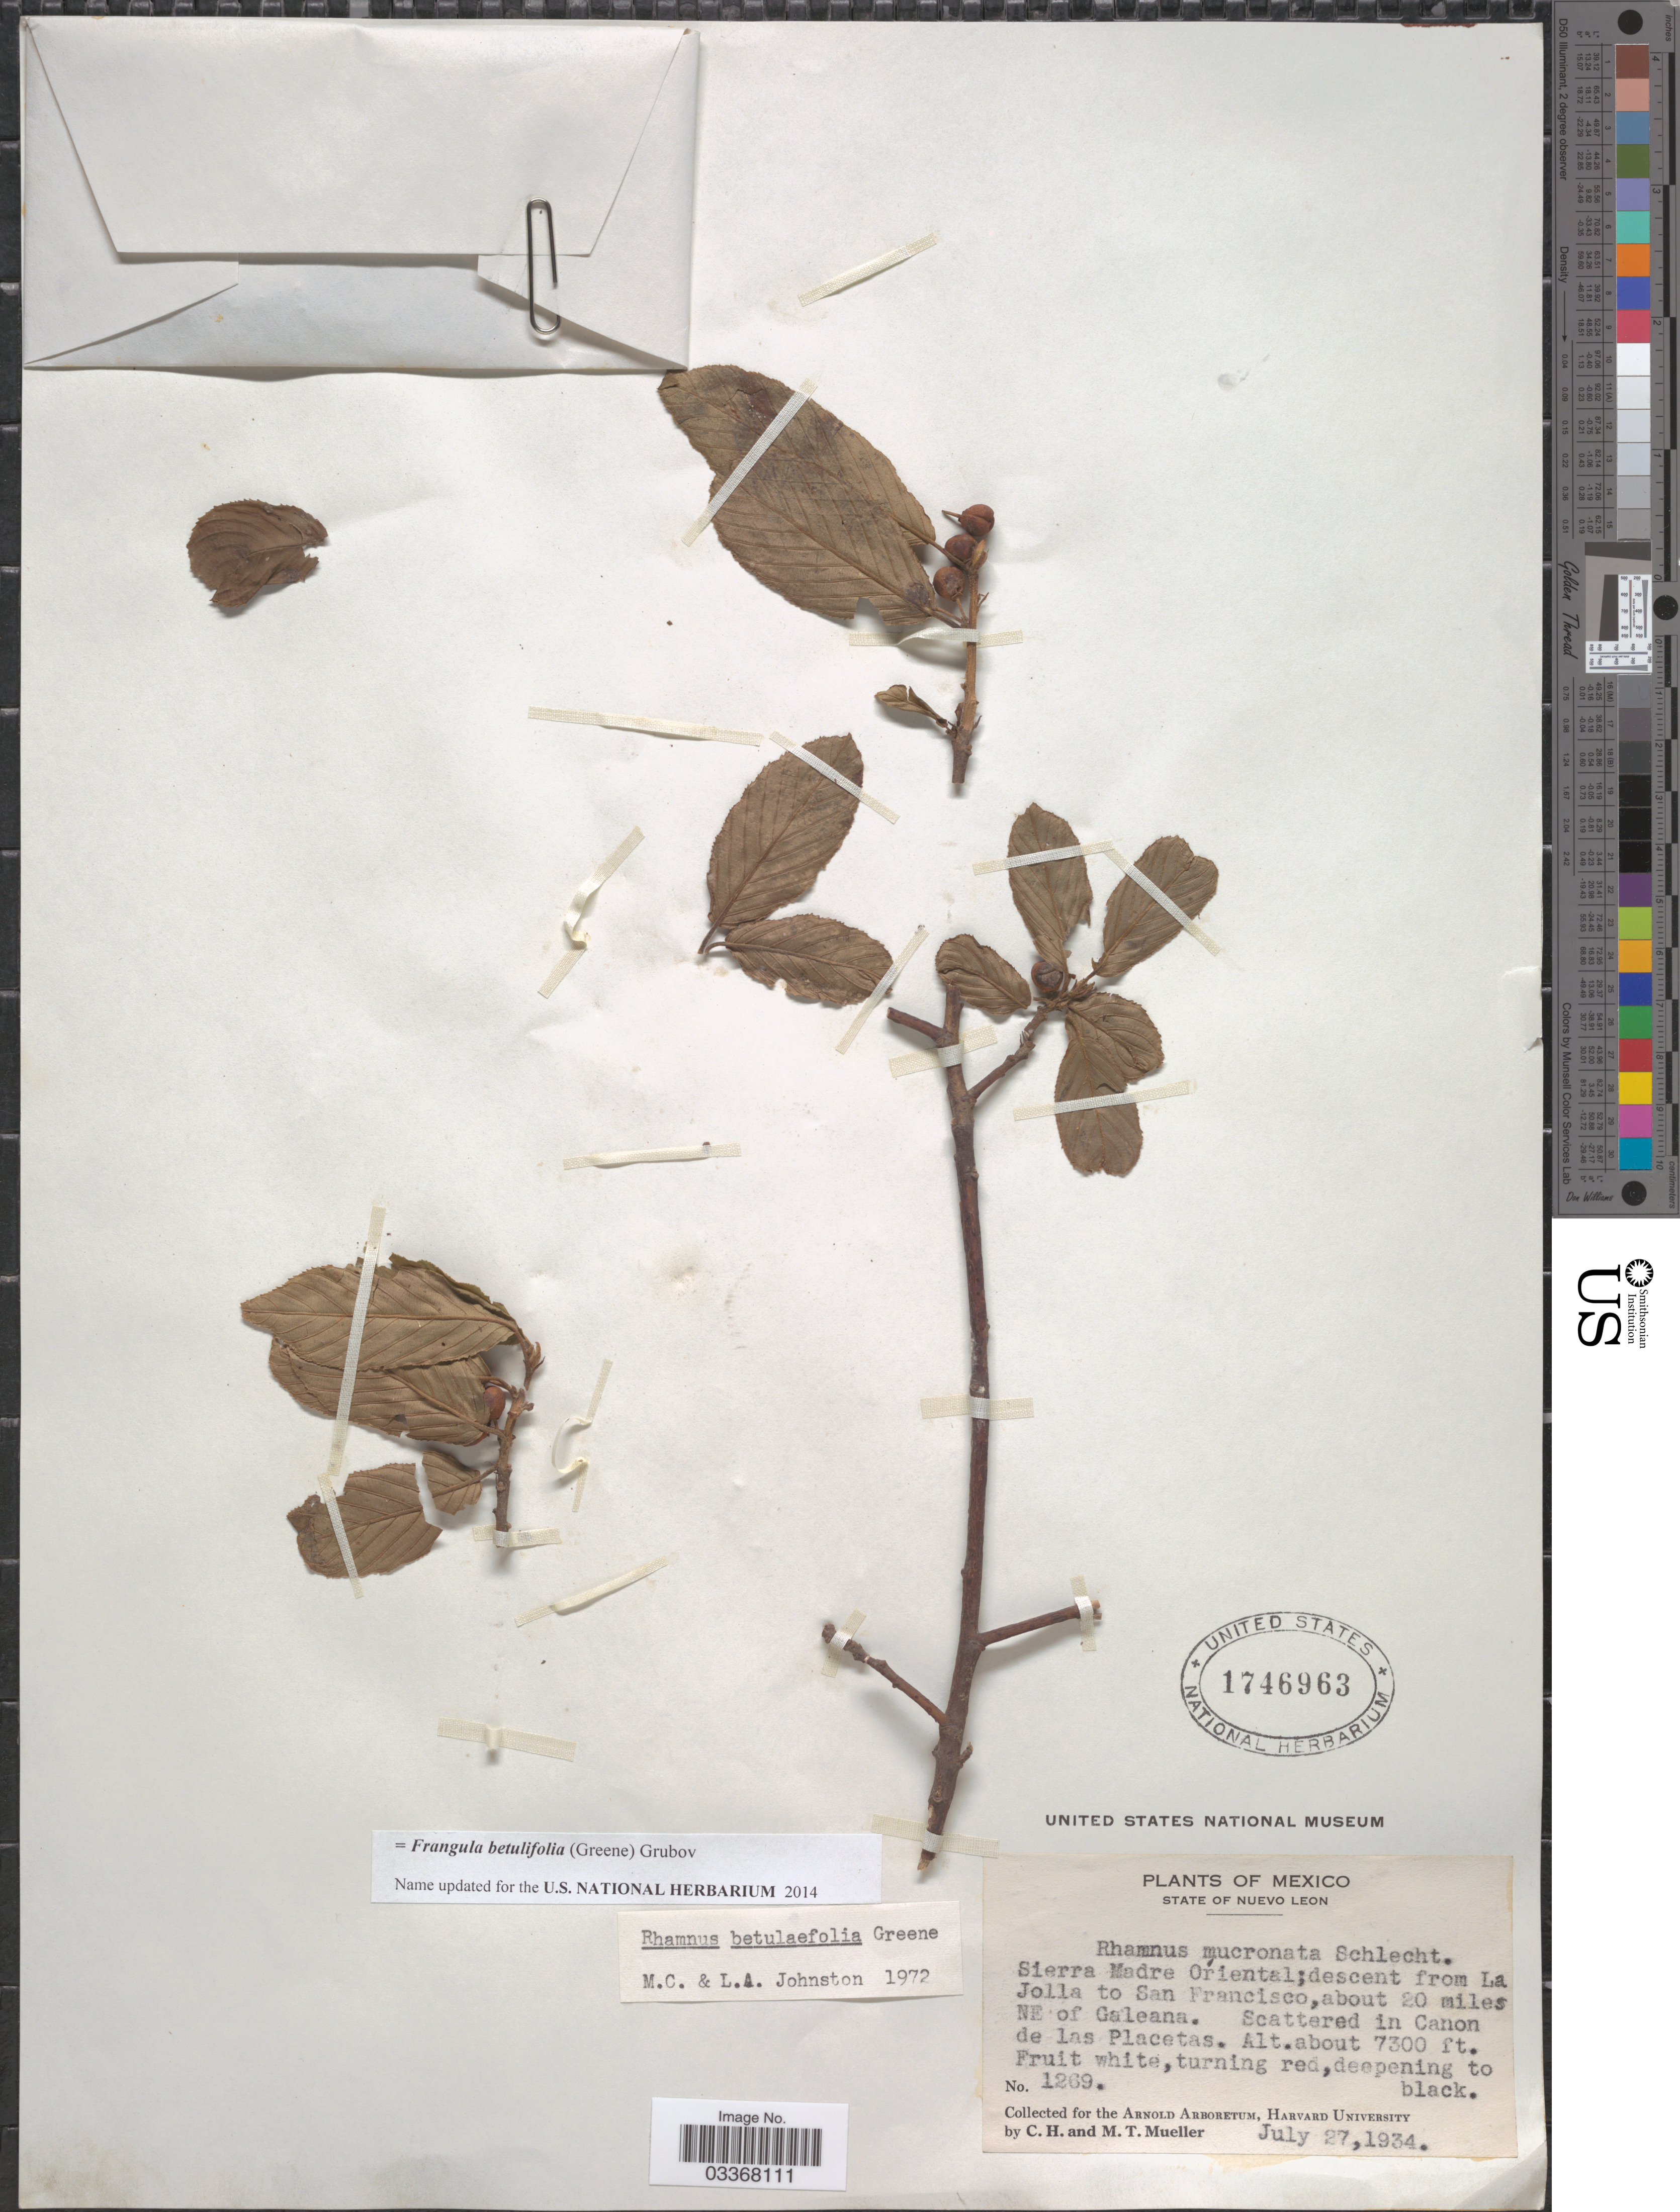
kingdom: Plantae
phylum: Tracheophyta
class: Magnoliopsida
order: Rosales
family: Rhamnaceae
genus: Frangula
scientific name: Frangula betulifolia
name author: (Greene) Grubov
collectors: C. H. Mueller & M. Mueller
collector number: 1269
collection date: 1934-07-27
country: Mexico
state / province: Nuevo León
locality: Sierra Madre Oriental; descent from La Jolla to San Francisco, about 20 miles NE of Galeana, Scattered in Canon de las Placetas. [unsure placement]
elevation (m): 2225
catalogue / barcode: US 1746963